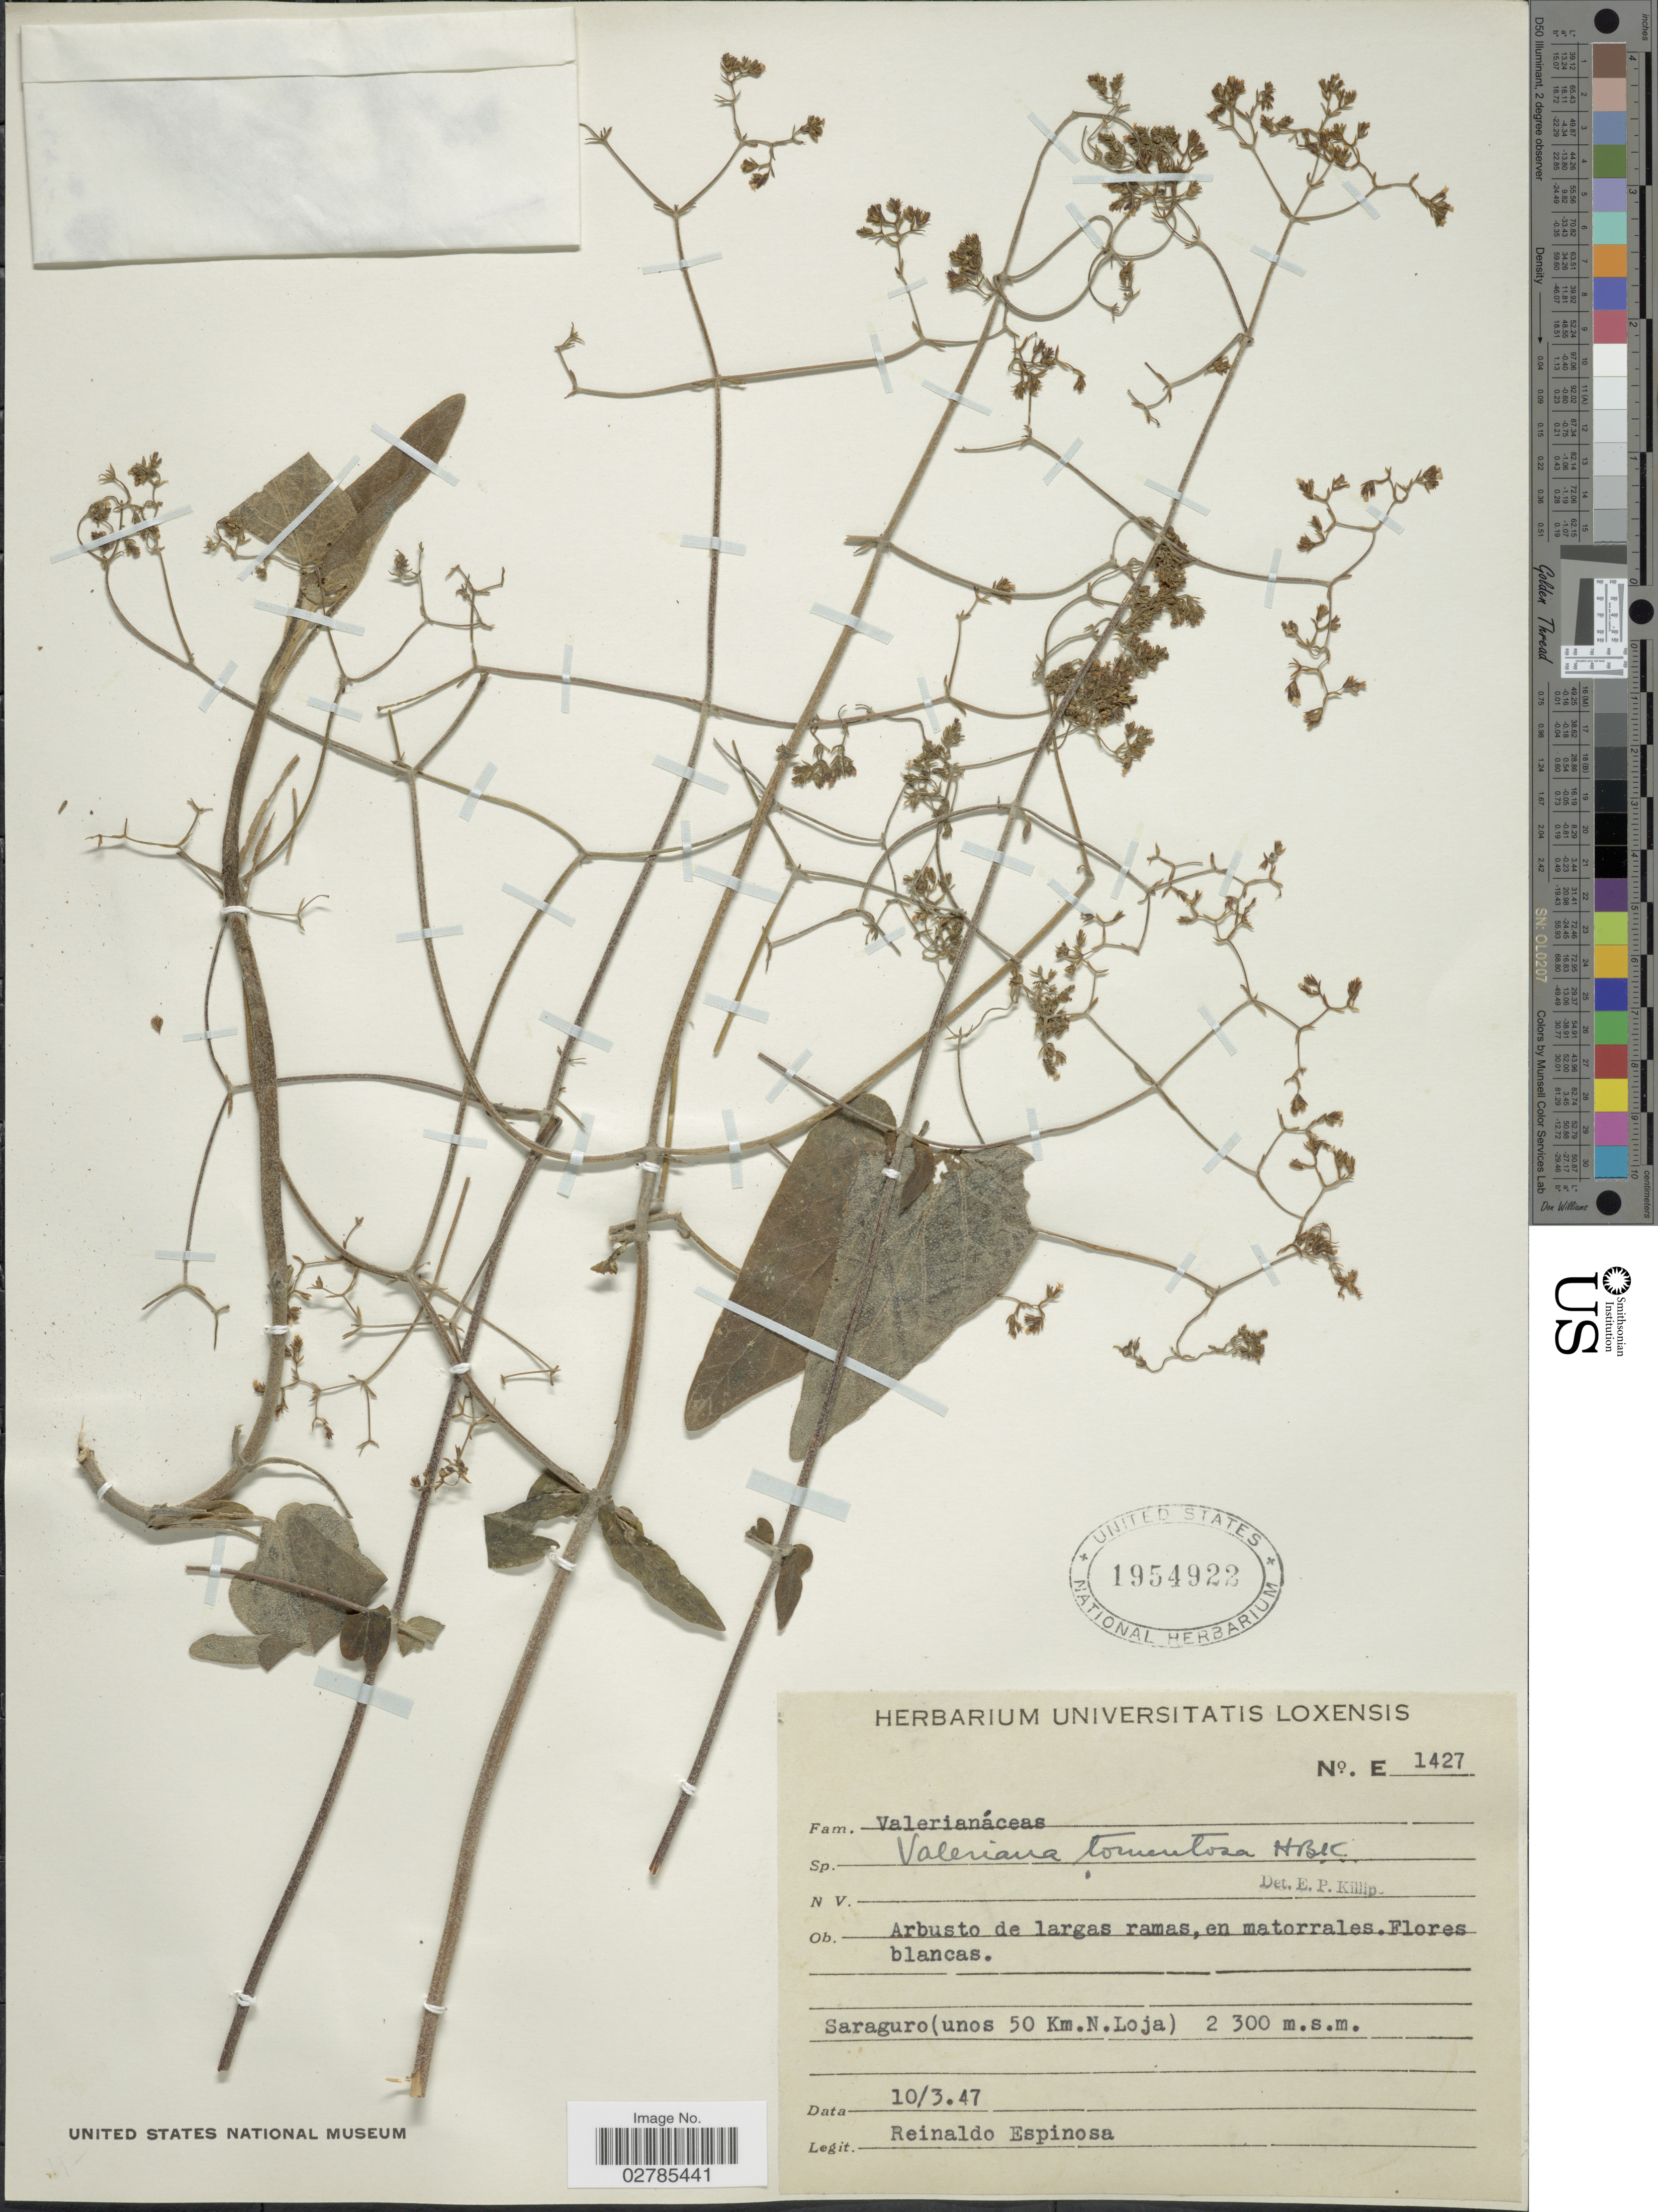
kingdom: Plantae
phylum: Tracheophyta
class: Magnoliopsida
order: Dipsacales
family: Caprifoliaceae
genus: Valeriana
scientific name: Valeriana tomentosa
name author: Kunth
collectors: R. Espinosa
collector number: E1427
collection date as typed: Transcribed d/m/y: 10/3/47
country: Ecuador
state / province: Loja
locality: Saraguro (unos 50 Km. N. Loja).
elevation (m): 2300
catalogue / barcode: US 1954922